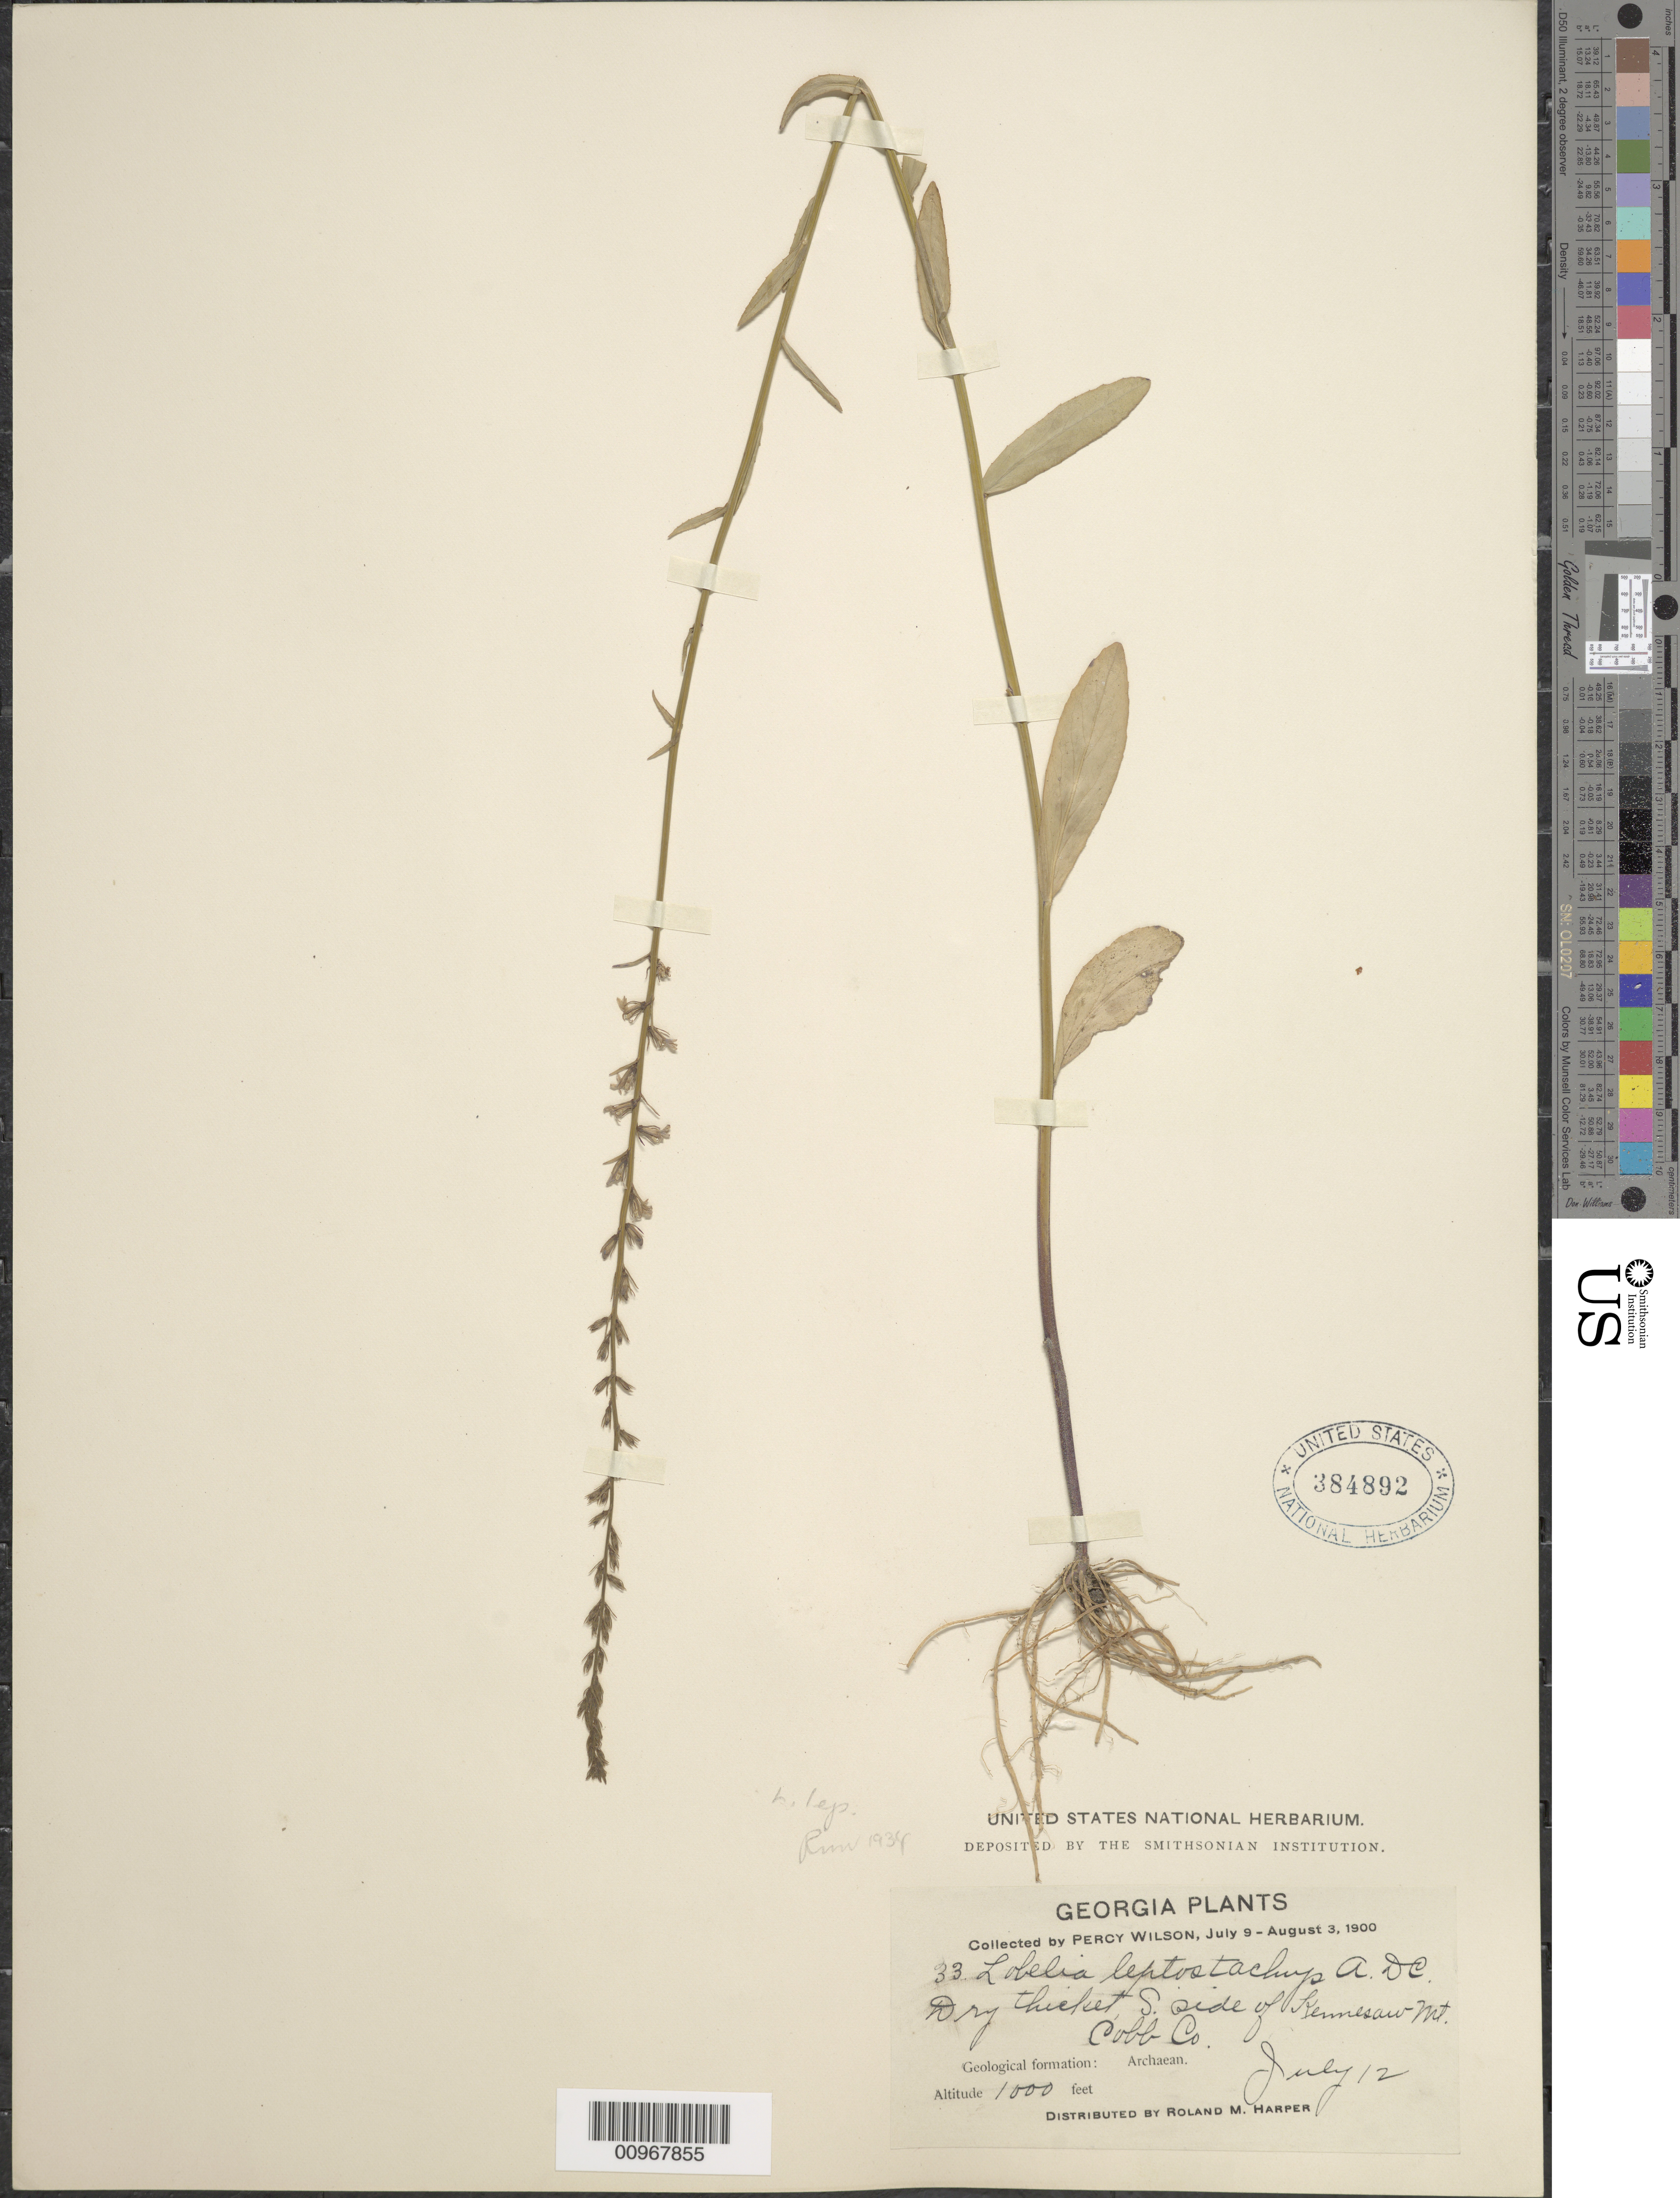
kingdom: Plantae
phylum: Tracheophyta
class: Magnoliopsida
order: Asterales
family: Campanulaceae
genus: Lobelia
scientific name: Lobelia leptostachys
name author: A. DC.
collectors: R. M. Harper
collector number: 33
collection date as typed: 12 Jul 1900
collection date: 1900-07-12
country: United States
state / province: Georgia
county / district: Cobb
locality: S side of Kennesaw Mt.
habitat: dry thicket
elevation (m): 381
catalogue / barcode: US 384892